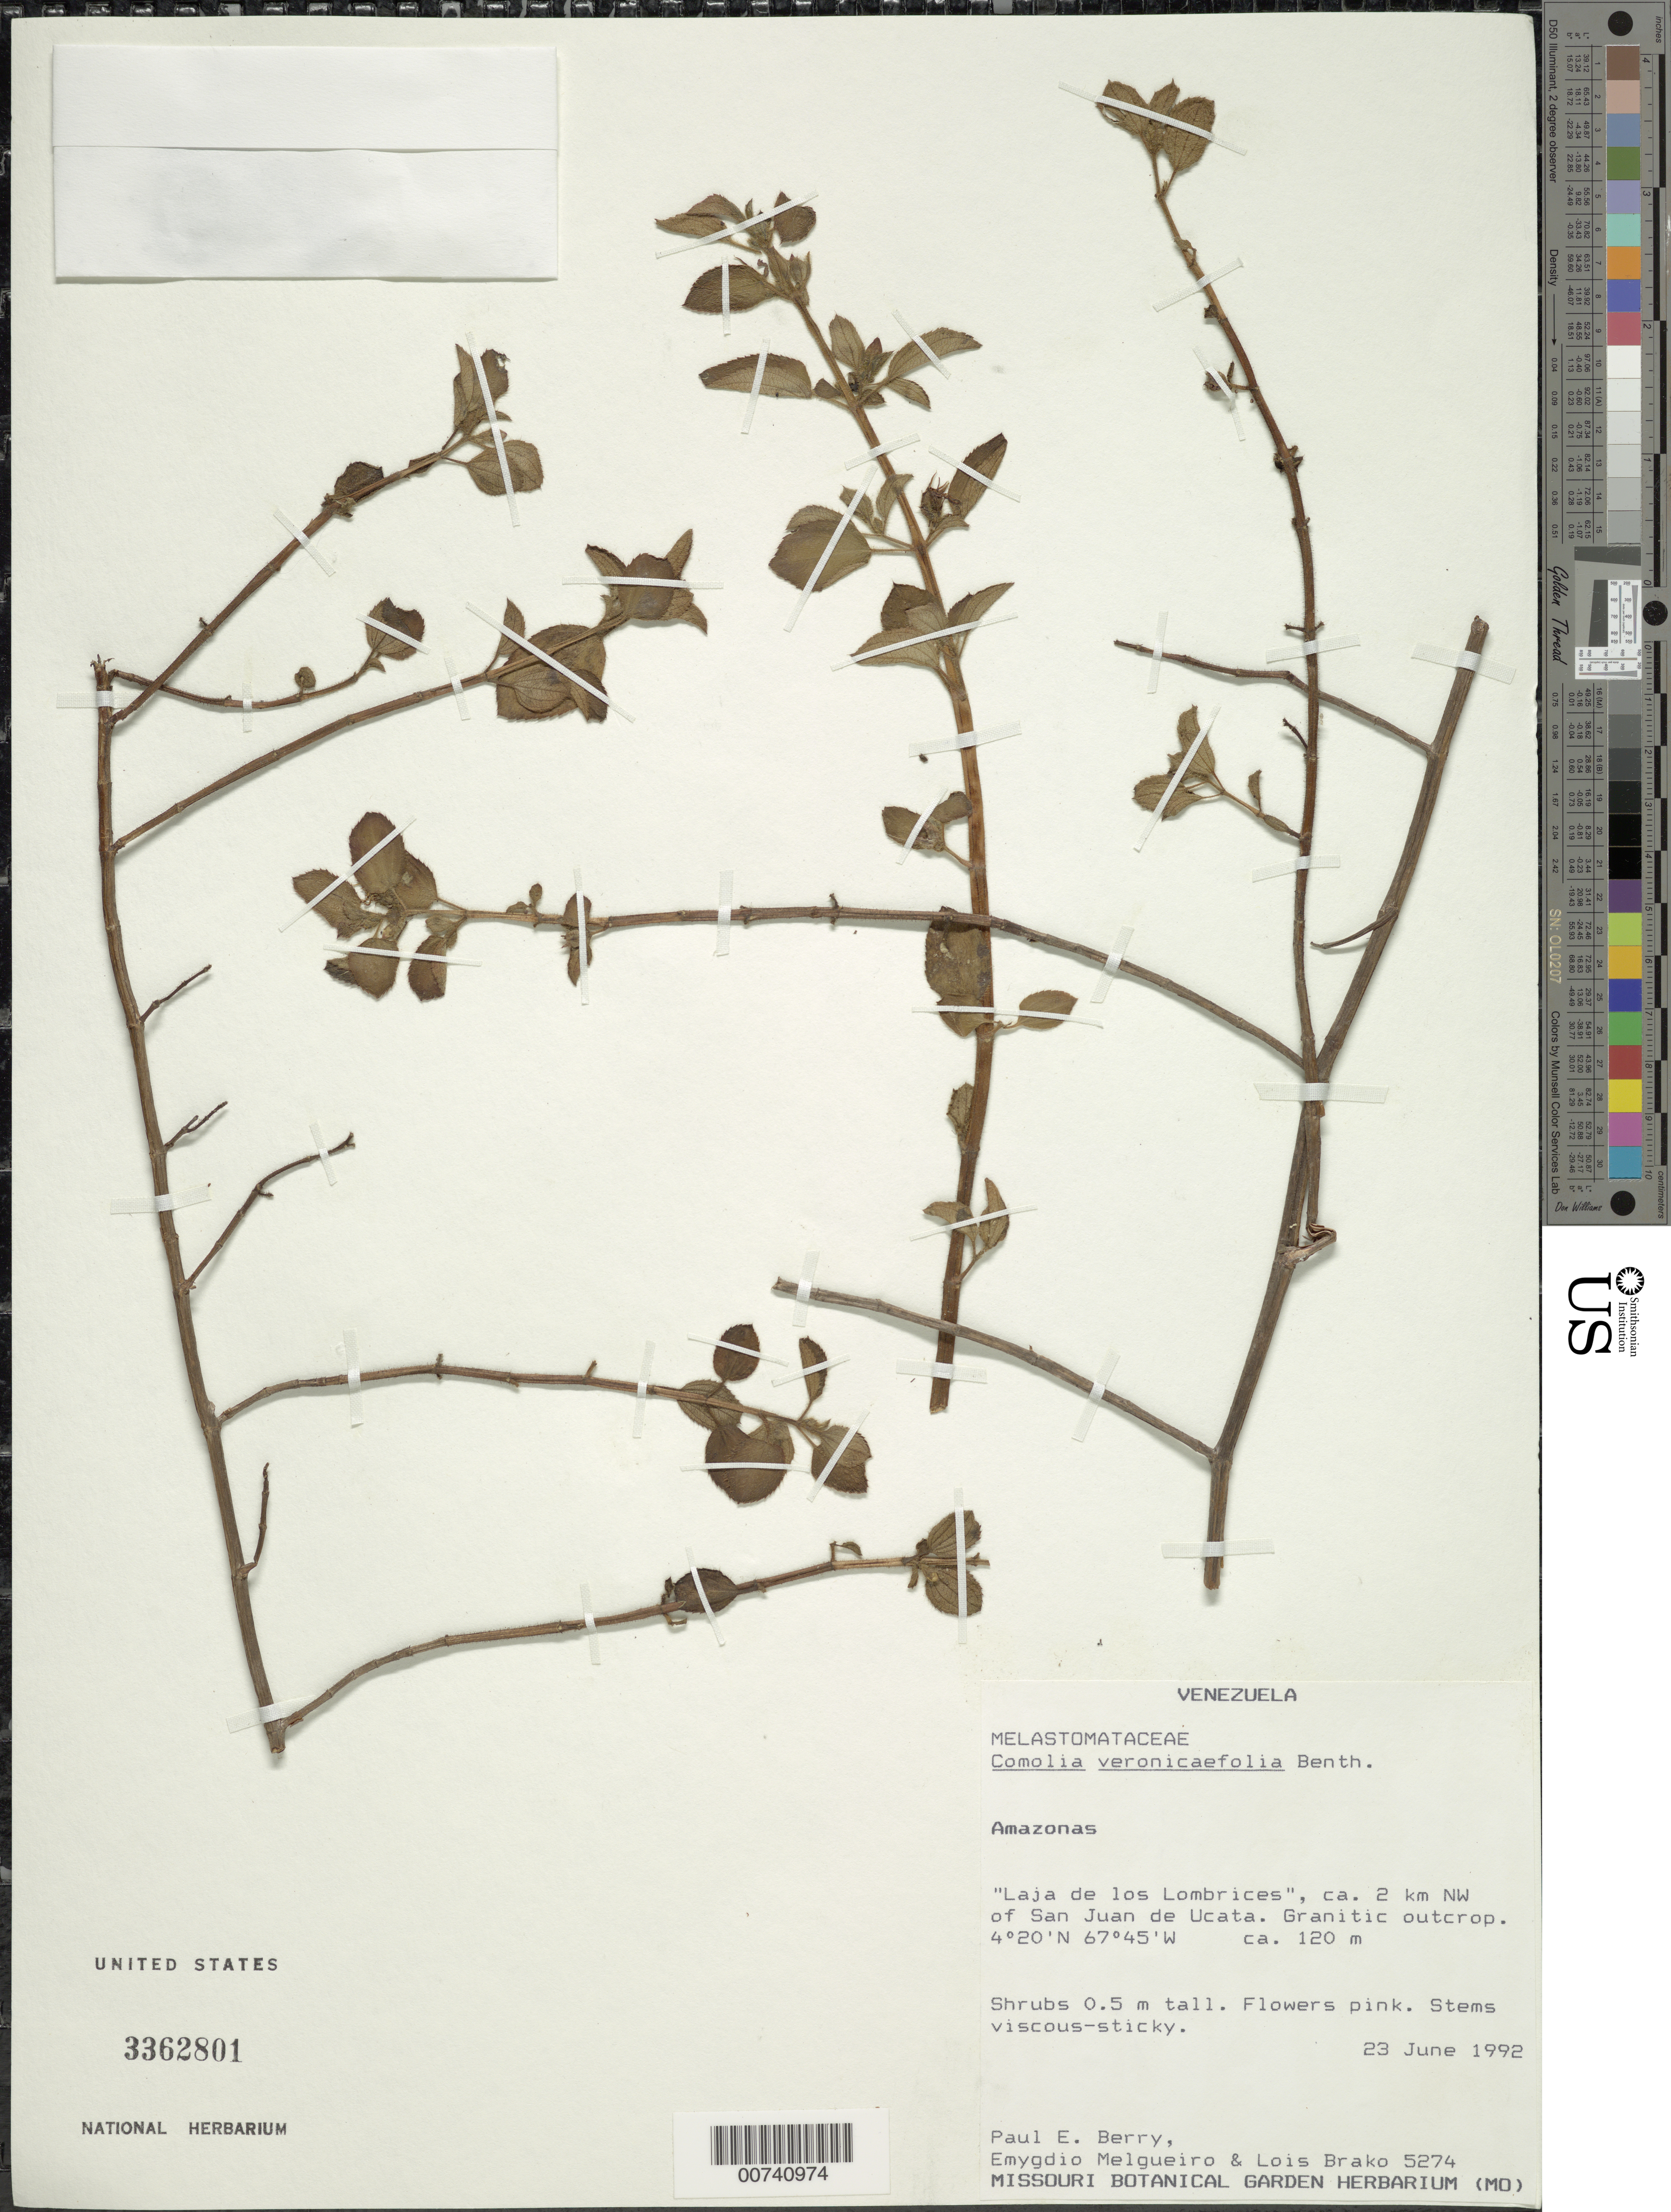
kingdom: Plantae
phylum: Tracheophyta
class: Magnoliopsida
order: Myrtales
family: Melastomataceae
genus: Comolia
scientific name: Comolia villosa var. glabrior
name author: Cogn.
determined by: Nunes da Silva, Diego, (RB), Jardim Botanico do Rio de Janeiro - Herbario (BRAZIL)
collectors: P. E. Berry, E. Melgueiro & L. Brako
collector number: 5274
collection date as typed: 23-Jun-92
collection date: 1992-06-23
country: Venezuela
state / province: Amazonas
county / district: Atures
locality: Laja de los Lambrices, 2 km NW of San Juan de Ucata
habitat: Granitic outcrop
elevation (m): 120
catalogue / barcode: US 3362801